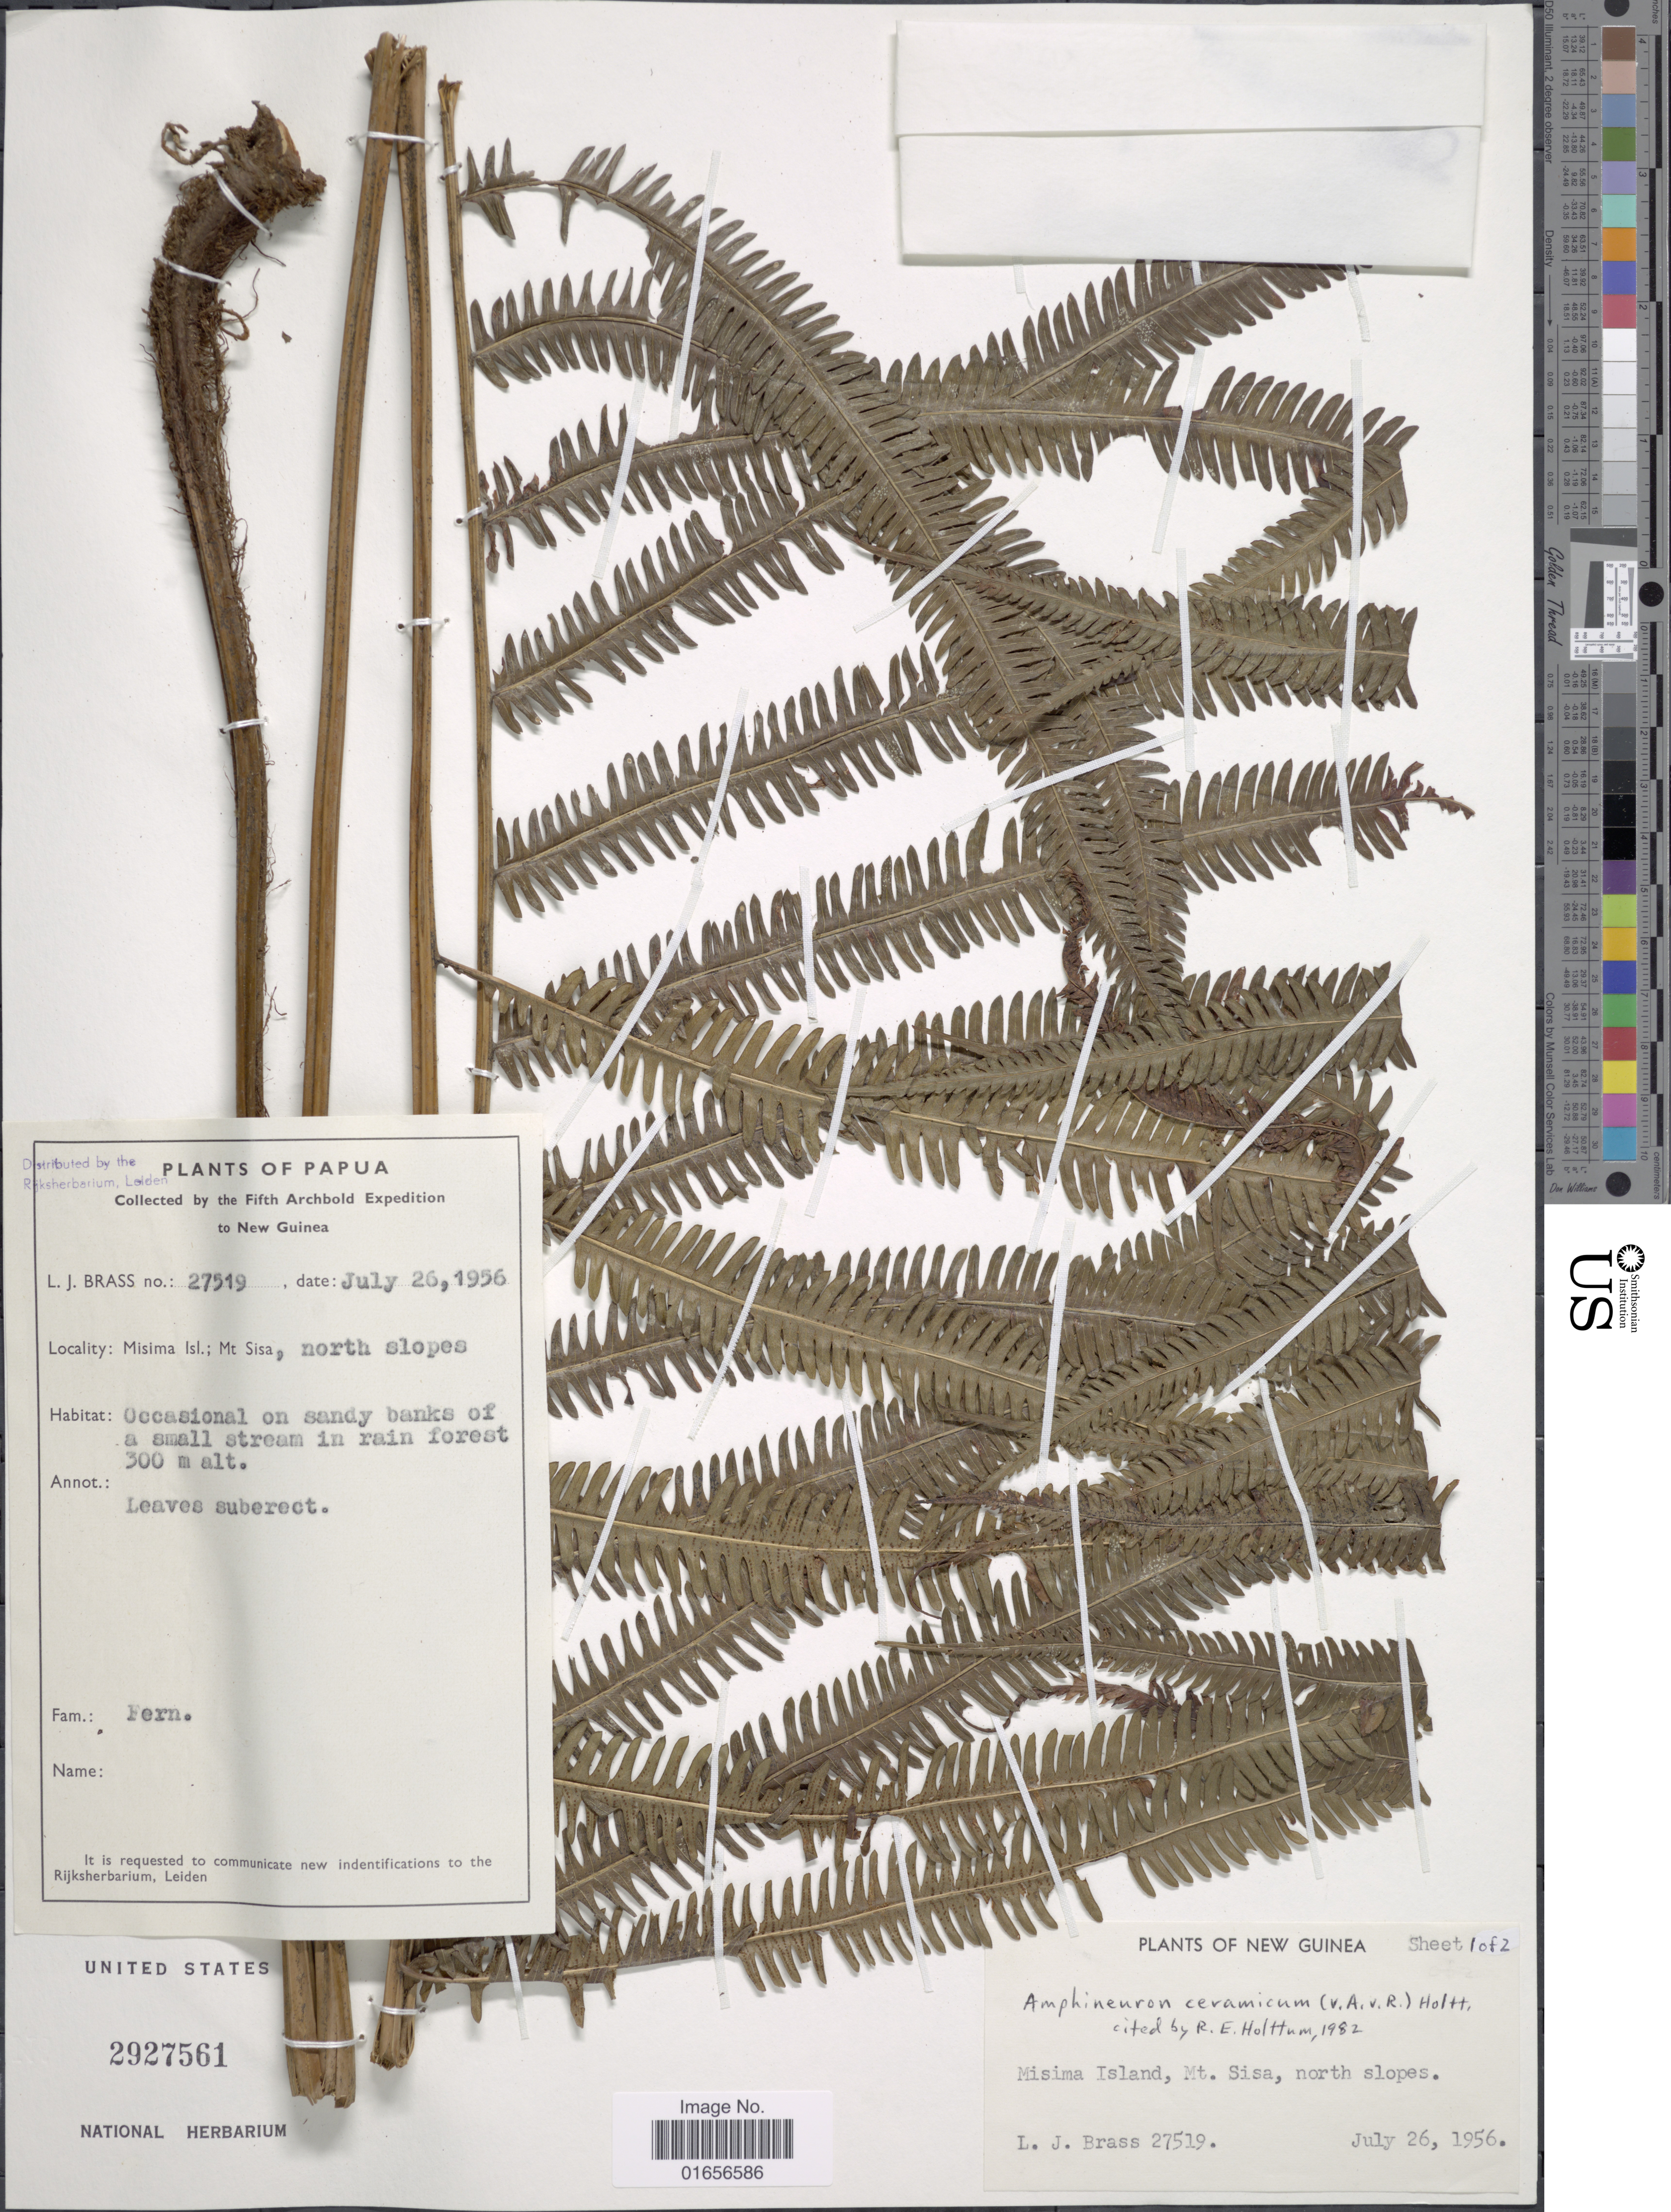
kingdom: Plantae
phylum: Tracheophyta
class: Polypodiopsida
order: Polypodiales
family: Thelypteridaceae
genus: Amphineuron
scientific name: Amphineuron ceramicum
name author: (Alderw.) Holttum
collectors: L. J. Brass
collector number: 27519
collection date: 1956-07-26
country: Papua New Guinea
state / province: Milne Bay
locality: Papua, Misima Isl.; Mt. Sisa, north slopes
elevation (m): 300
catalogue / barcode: US 2927561